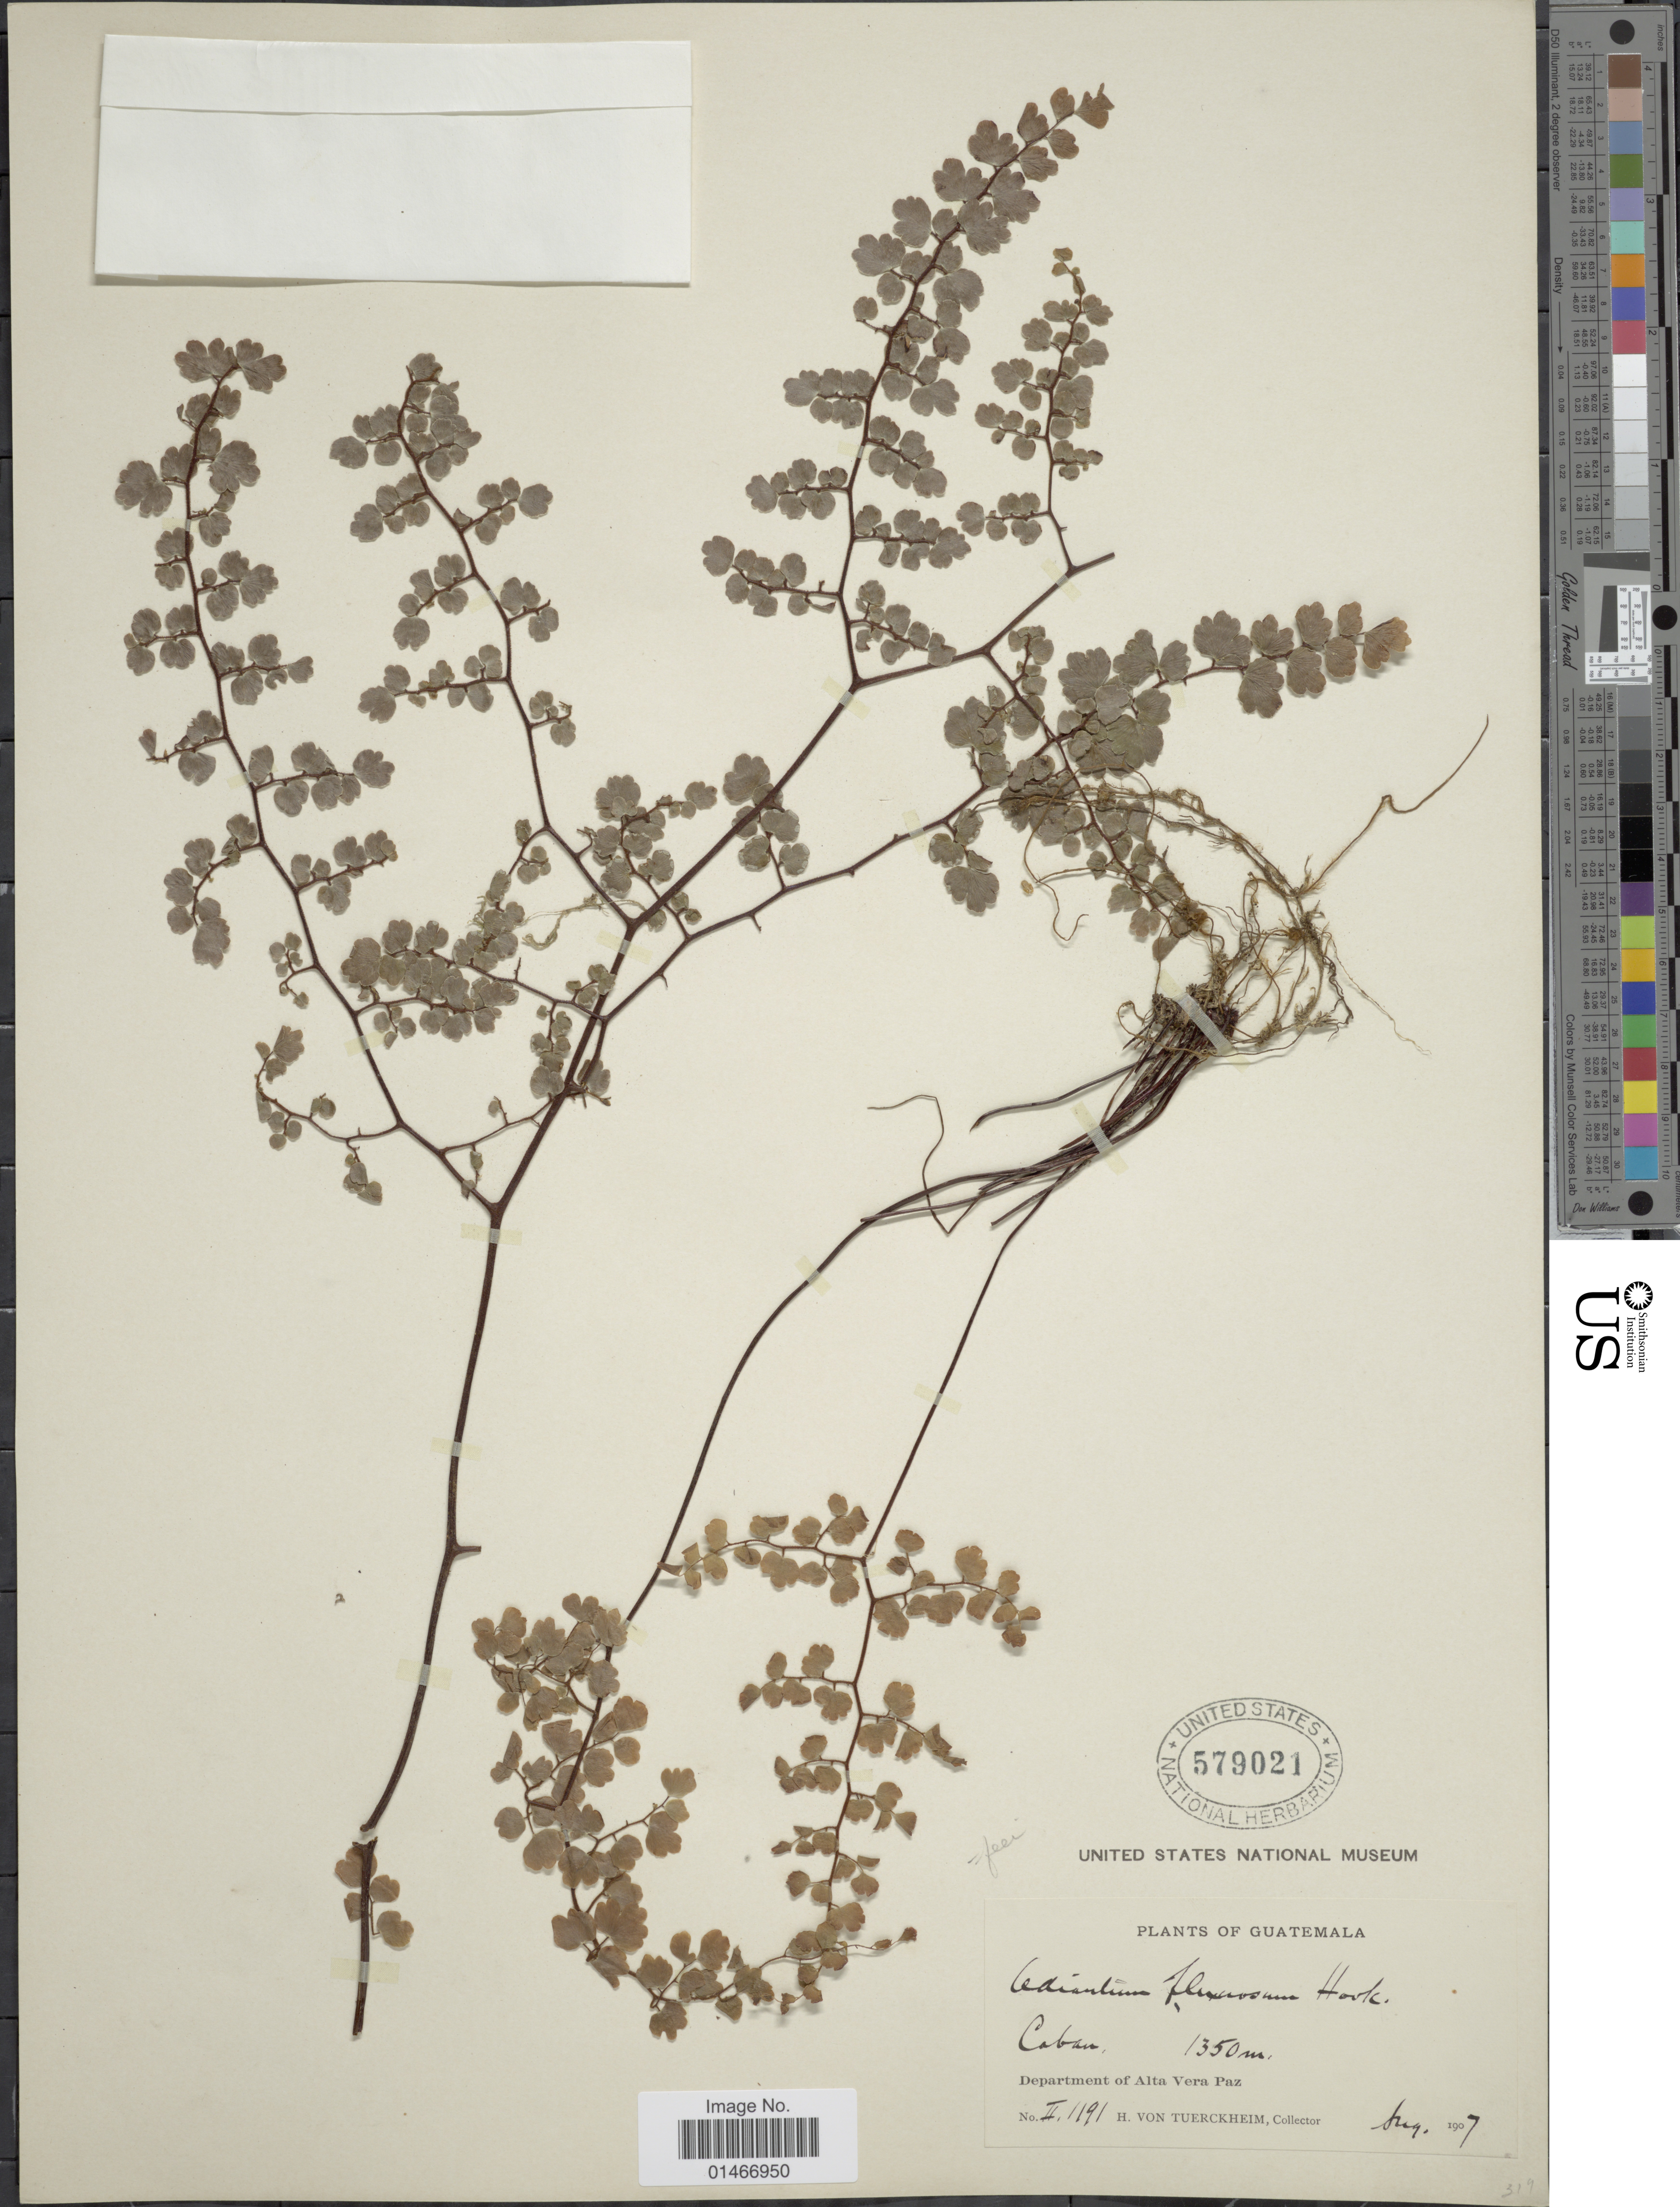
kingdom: Plantae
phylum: Tracheophyta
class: Polypodiopsida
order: Polypodiales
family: Pteridaceae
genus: Adiantum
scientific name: Adiantum feei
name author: T. Moore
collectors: H. von Türckheim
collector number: II 1191*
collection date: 1907-08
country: Guatemala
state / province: Alta Verapaz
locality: Coban. Department of Alta Vera Paz.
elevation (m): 1350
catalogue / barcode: US 579021